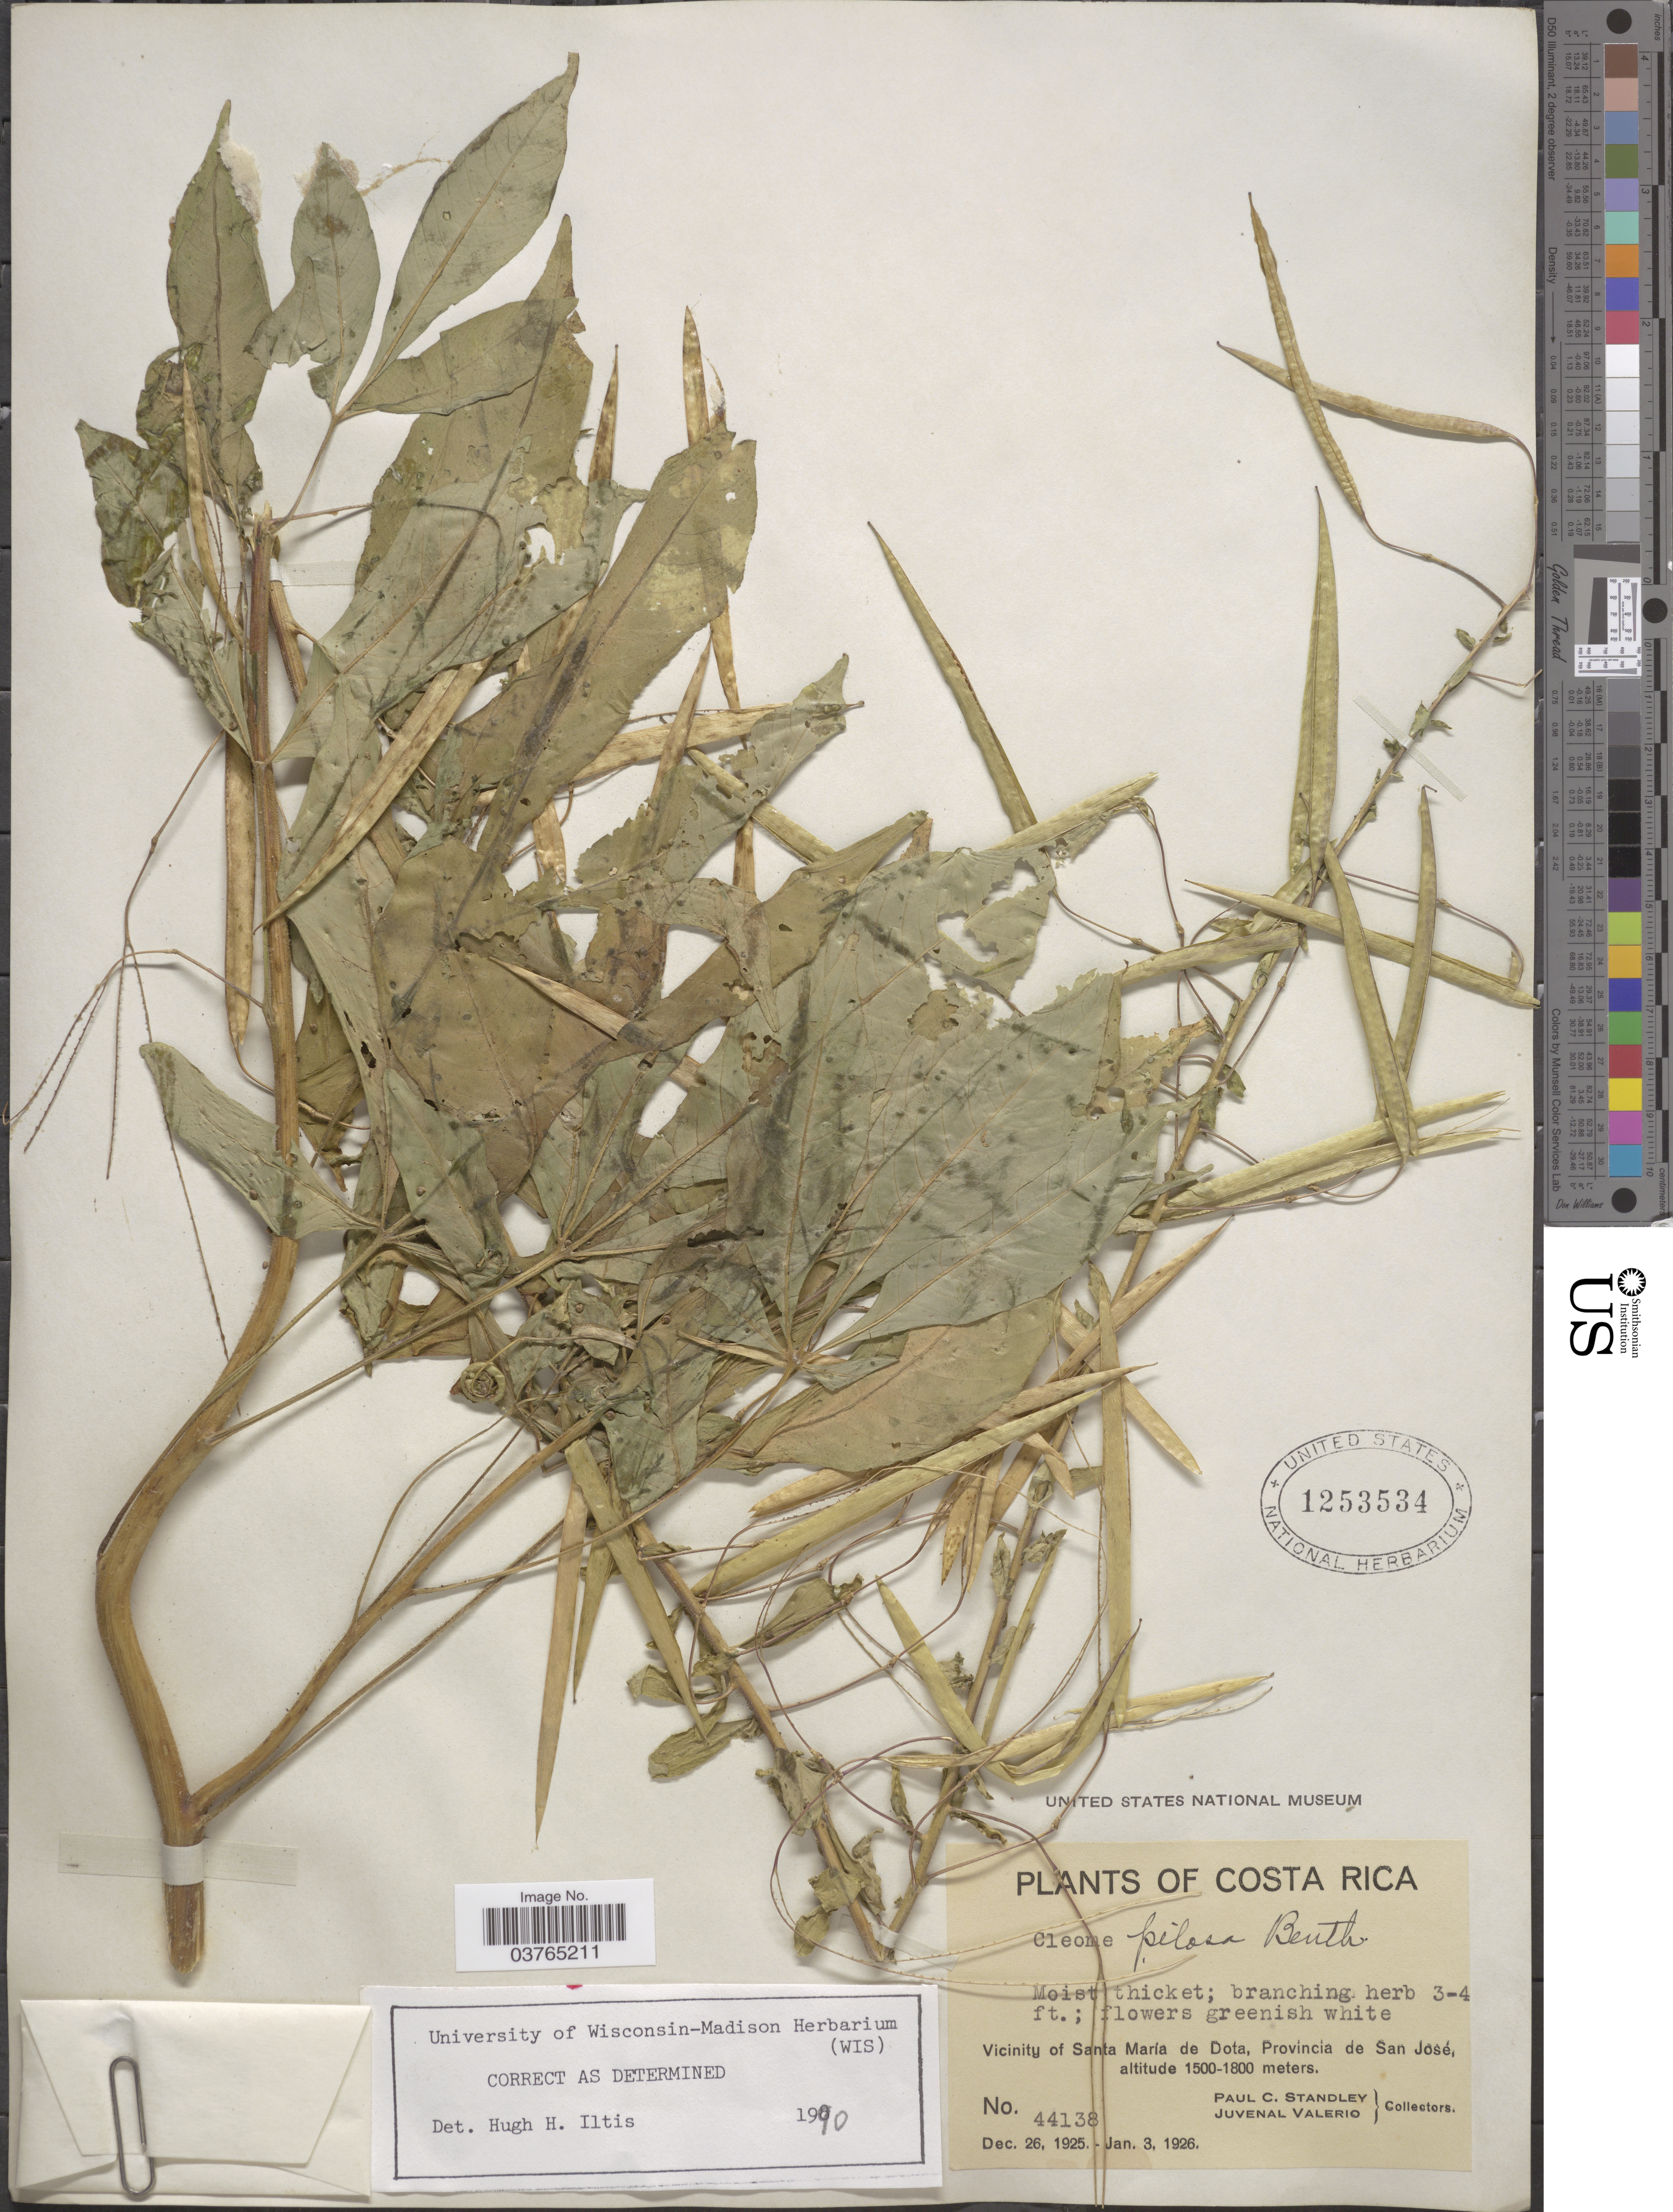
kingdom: Plantae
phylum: Tracheophyta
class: Magnoliopsida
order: Brassicales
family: Cleomaceae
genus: Cochranella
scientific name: Cochranella pilosa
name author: (Benth.) E.M. McGinty & Roalson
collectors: P. C. Standley & J. Valerio R.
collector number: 44138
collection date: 1925-12-26/1926-01-03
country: Costa Rica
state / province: San José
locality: Vicinity of Santa Maria de Dota.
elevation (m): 1500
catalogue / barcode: US 1253534